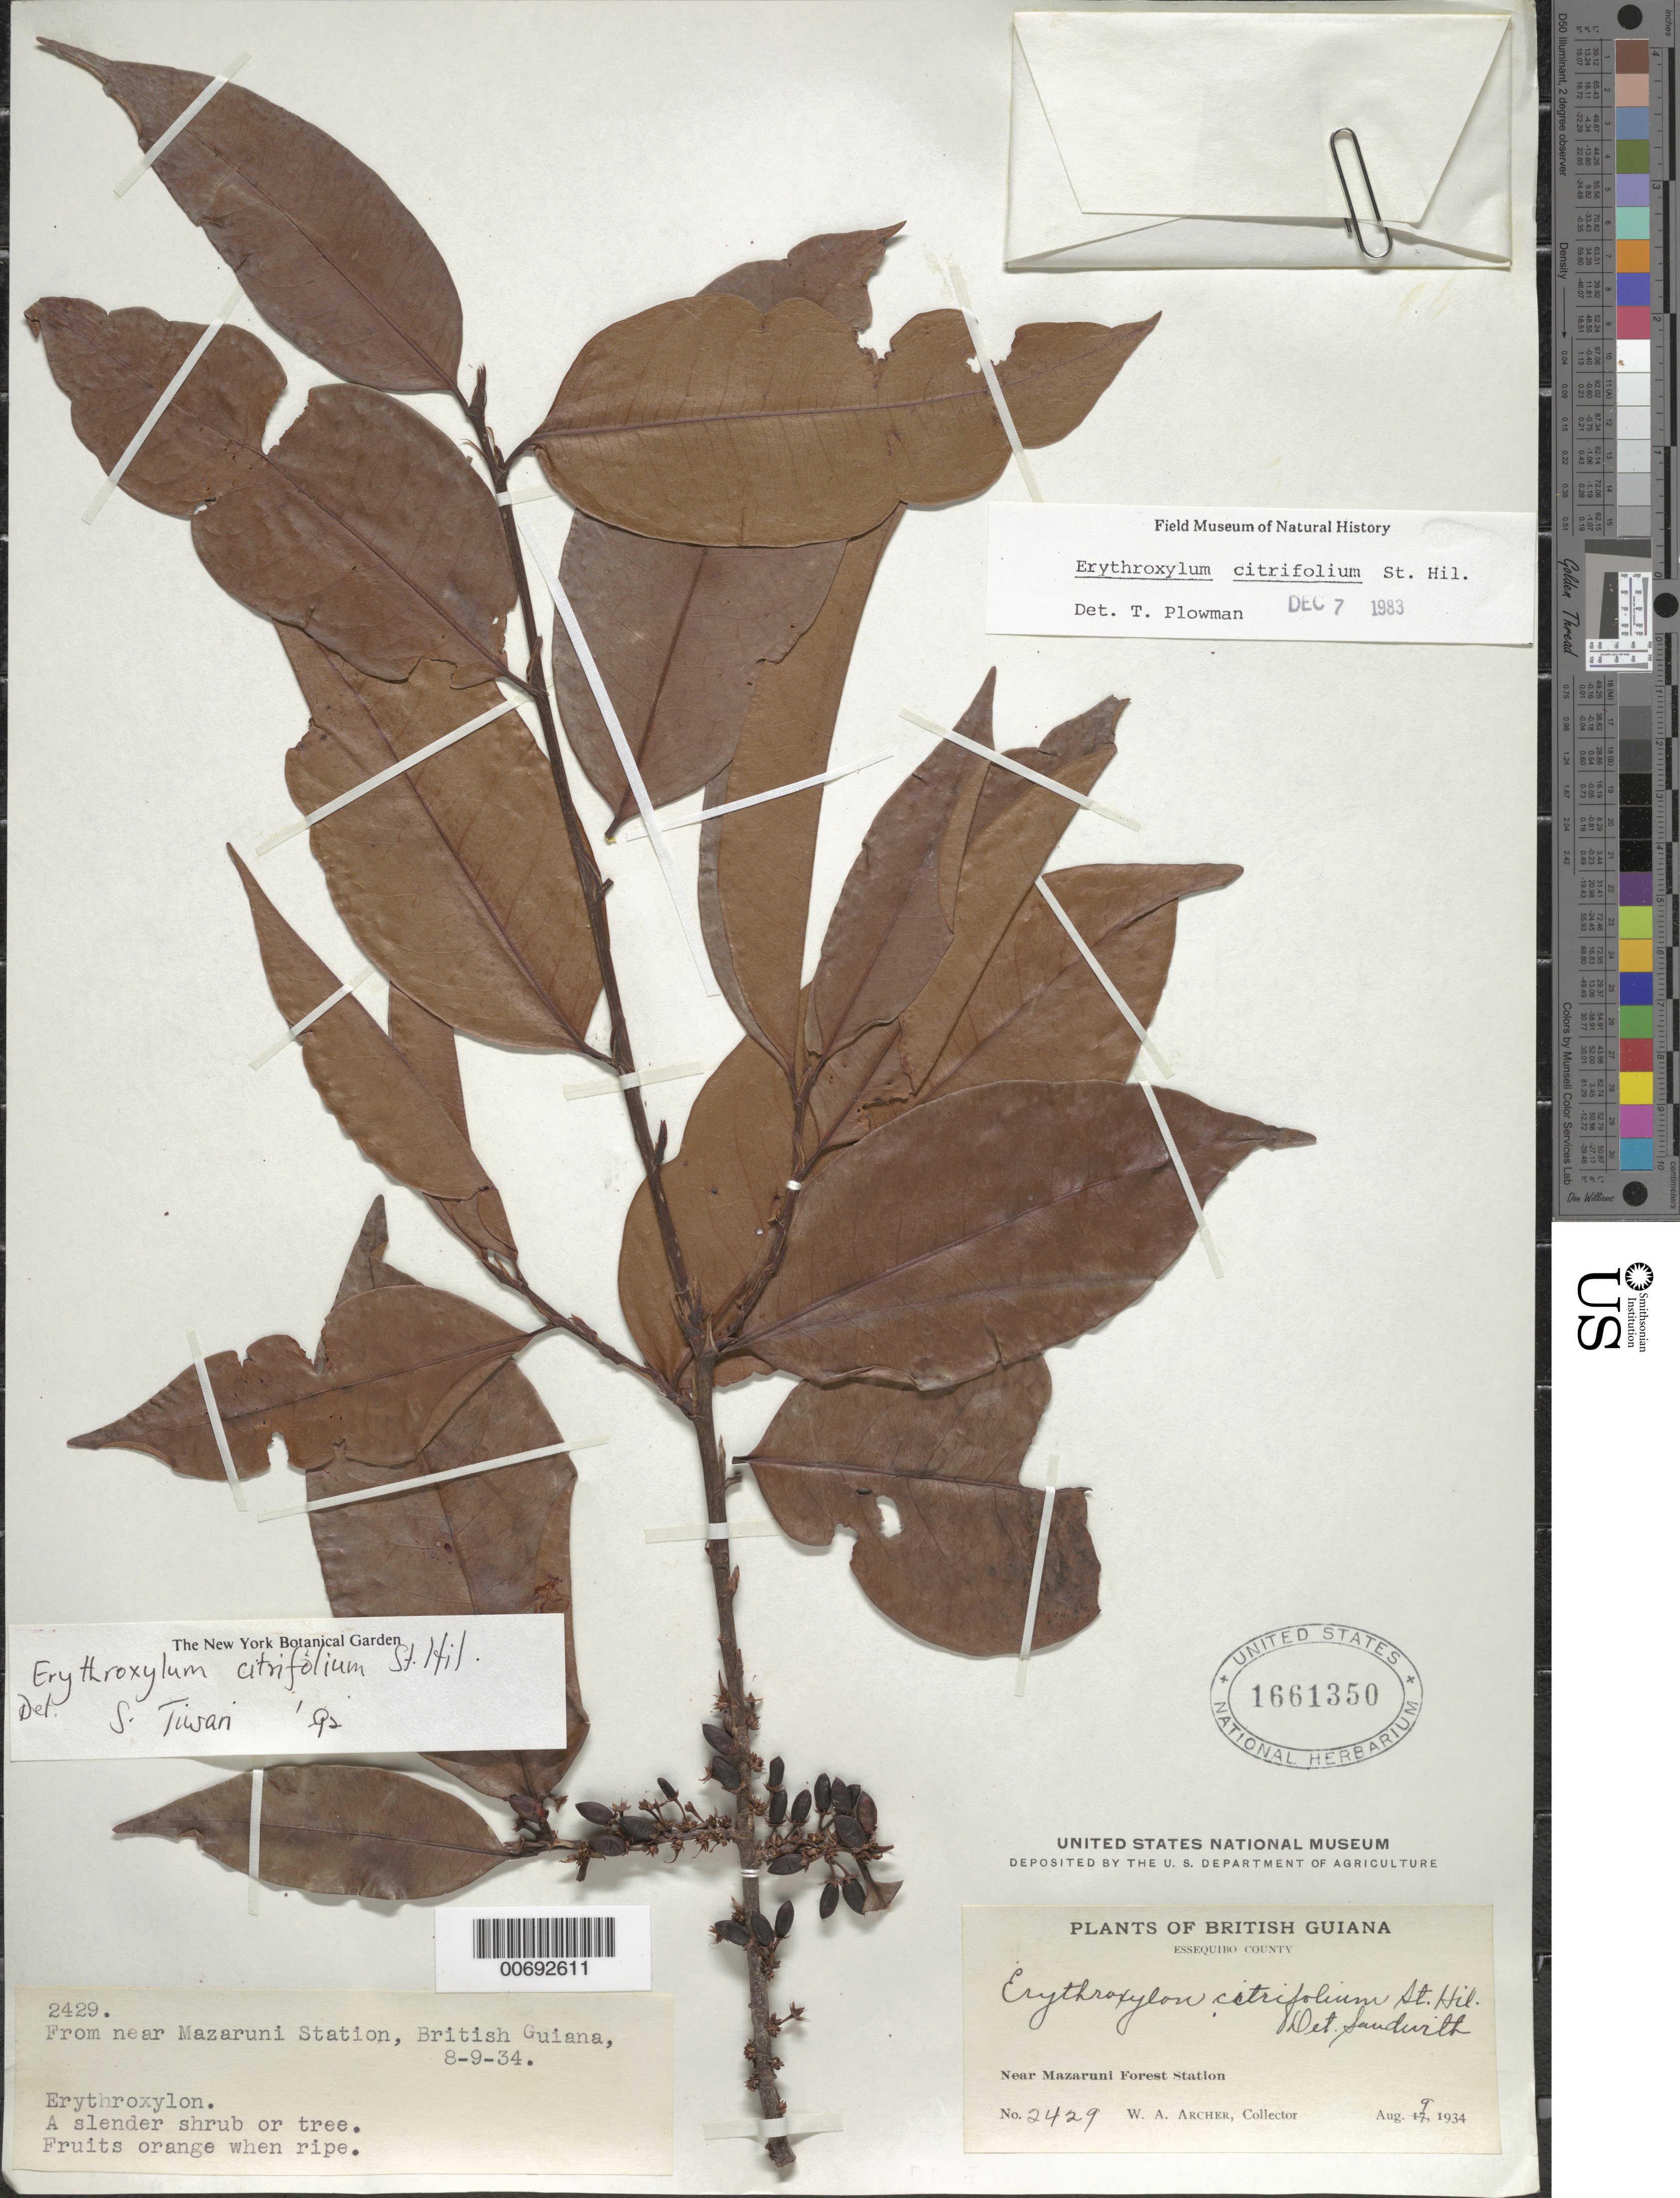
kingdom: Plantae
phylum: Tracheophyta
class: Magnoliopsida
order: Malpighiales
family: Erythroxylaceae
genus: Erythroxylum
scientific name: Erythroxylum citrifolium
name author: A. St.-Hil.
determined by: Tiwari, S.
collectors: W. A. Archer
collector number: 2429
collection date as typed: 9-Aug-34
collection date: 1934-08-09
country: Guyana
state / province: Cuyuni-Mazaruni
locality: Mazaruni Forest Station, vic.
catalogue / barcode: US 1661350